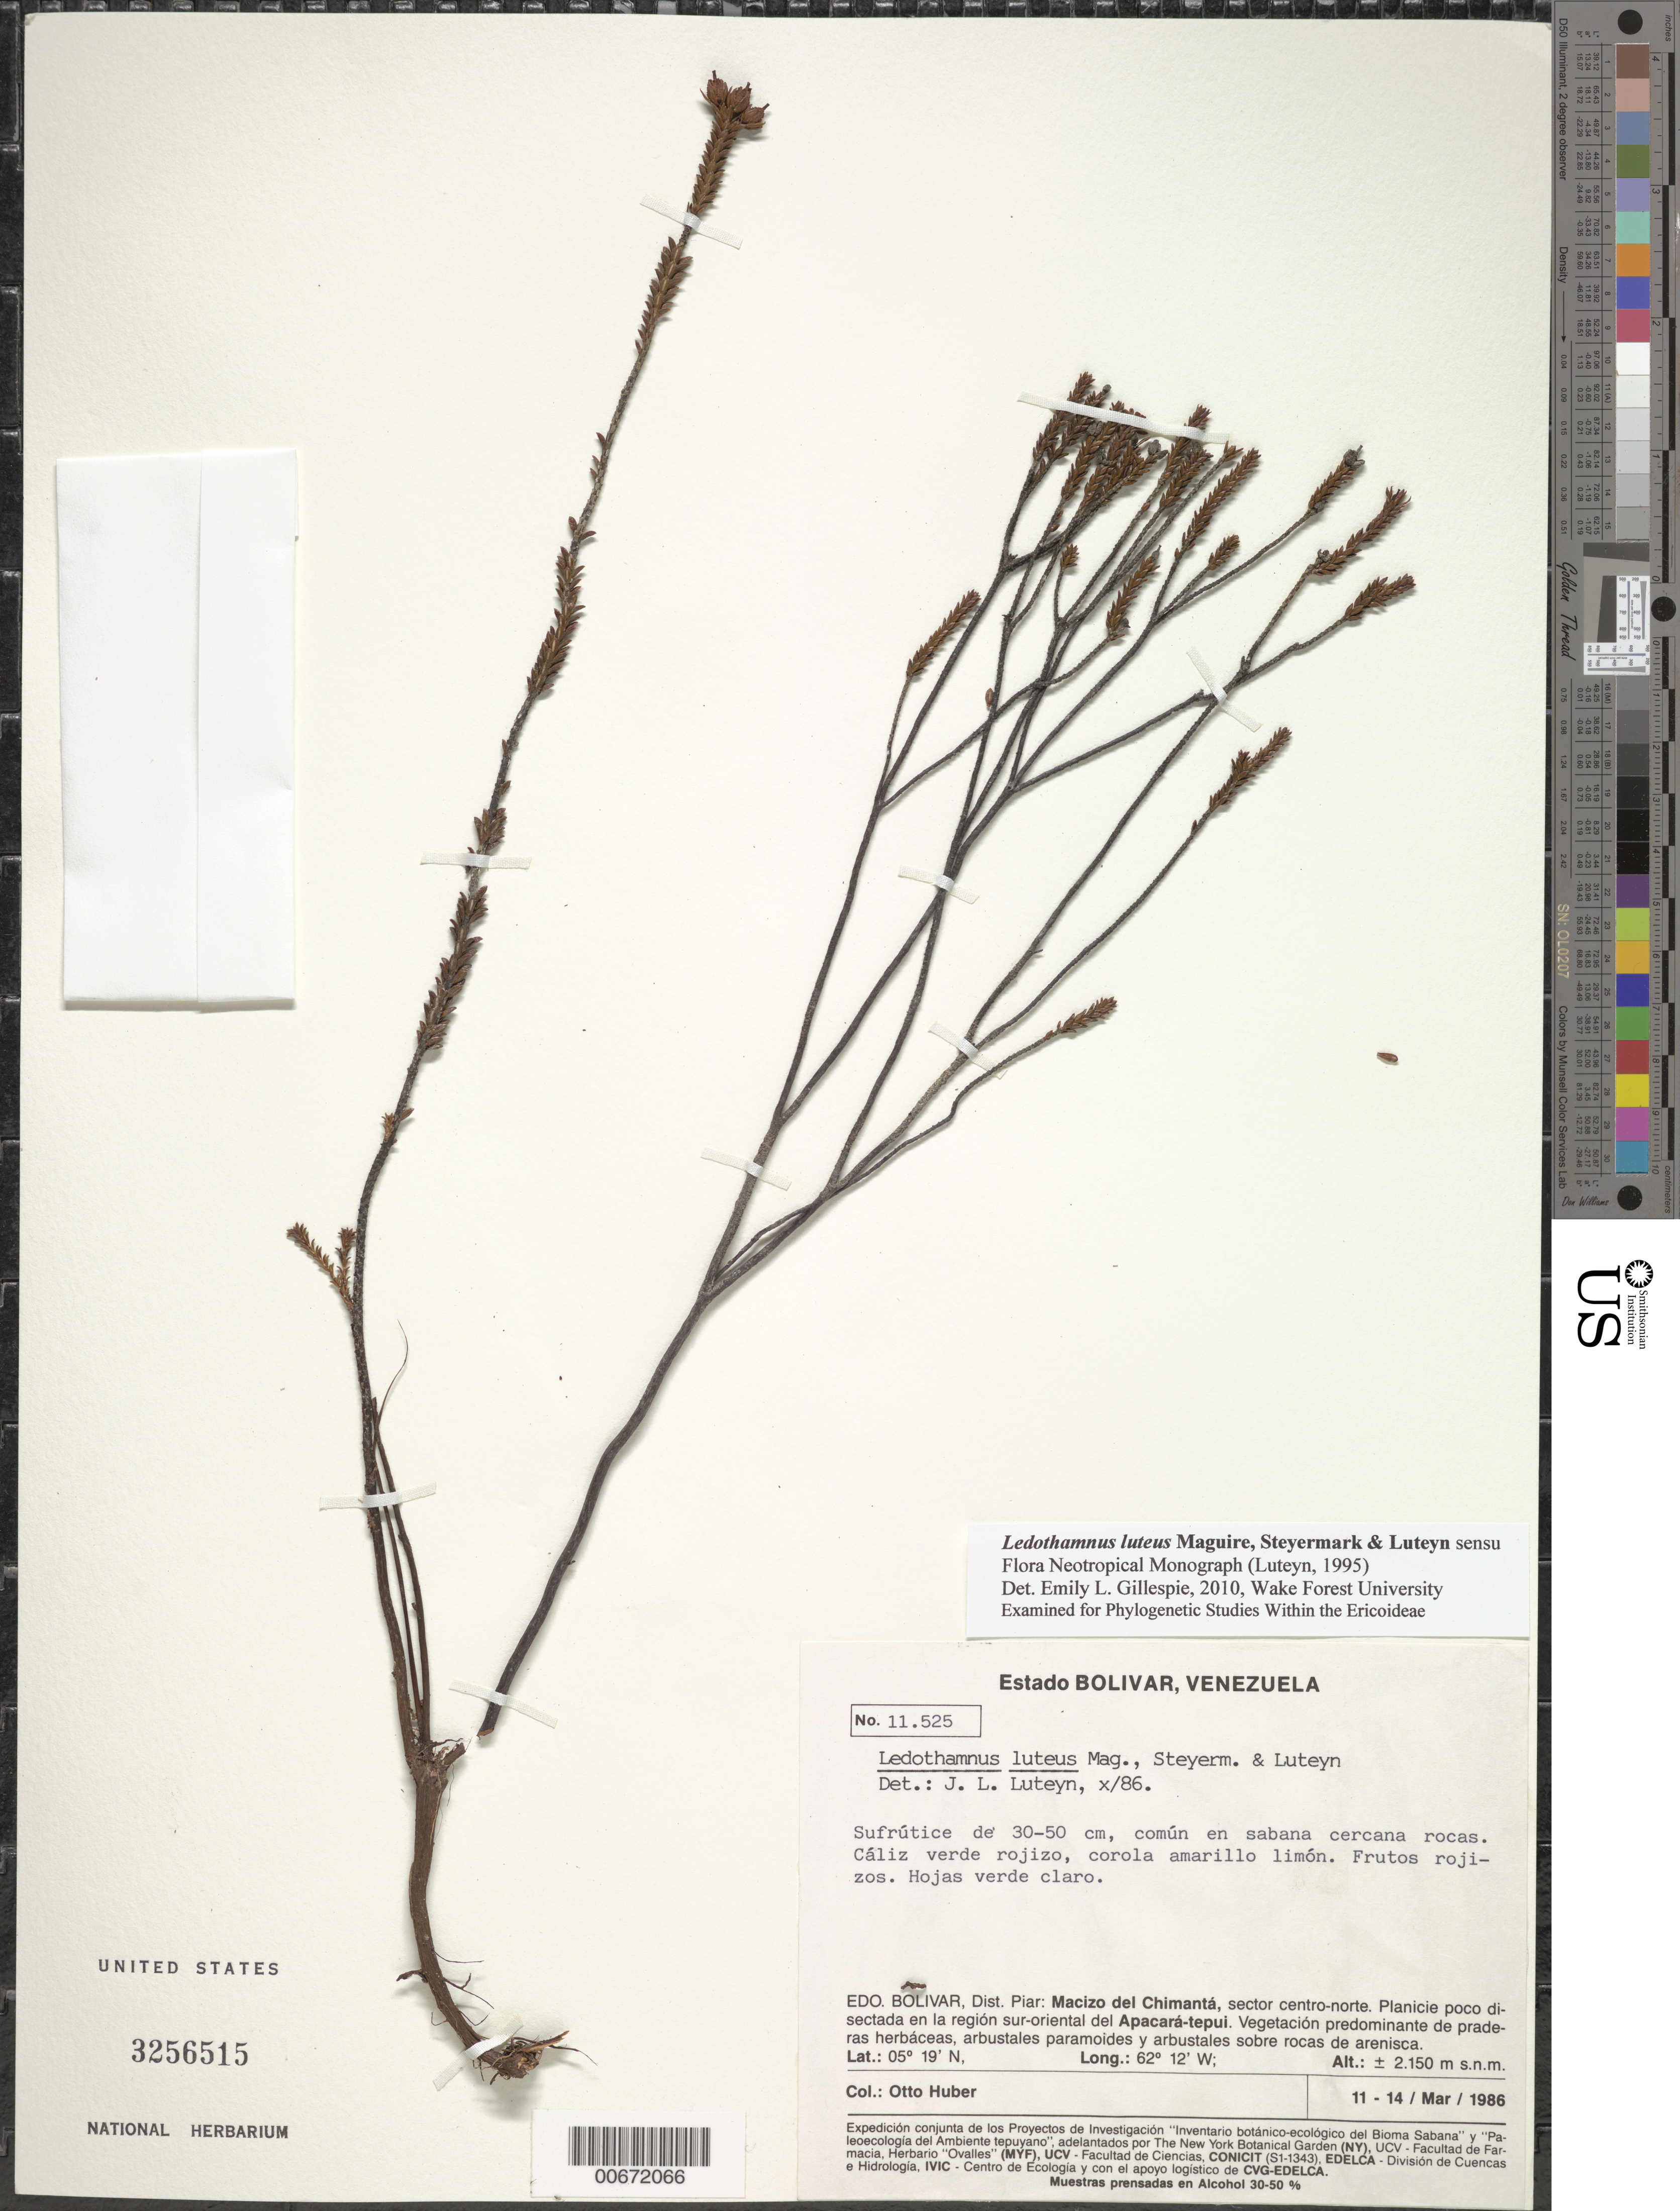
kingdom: Plantae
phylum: Tracheophyta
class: Magnoliopsida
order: Ericales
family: Ericaceae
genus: Ledothamnus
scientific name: Ledothamnus luteus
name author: Maguire et al.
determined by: Luteyn, J. L.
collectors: O. Huber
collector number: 11525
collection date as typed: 11-Mar-86 to 14-Mar-86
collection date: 1986-03-11/1986-03-14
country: Venezuela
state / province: Bolívar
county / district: Piar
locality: Macizo del Chimantá, sector centro norte, sur-oriental del Apacará-tepuí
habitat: Vegetación predominante de praderas herbaceas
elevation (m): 2150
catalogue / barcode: US 3256515